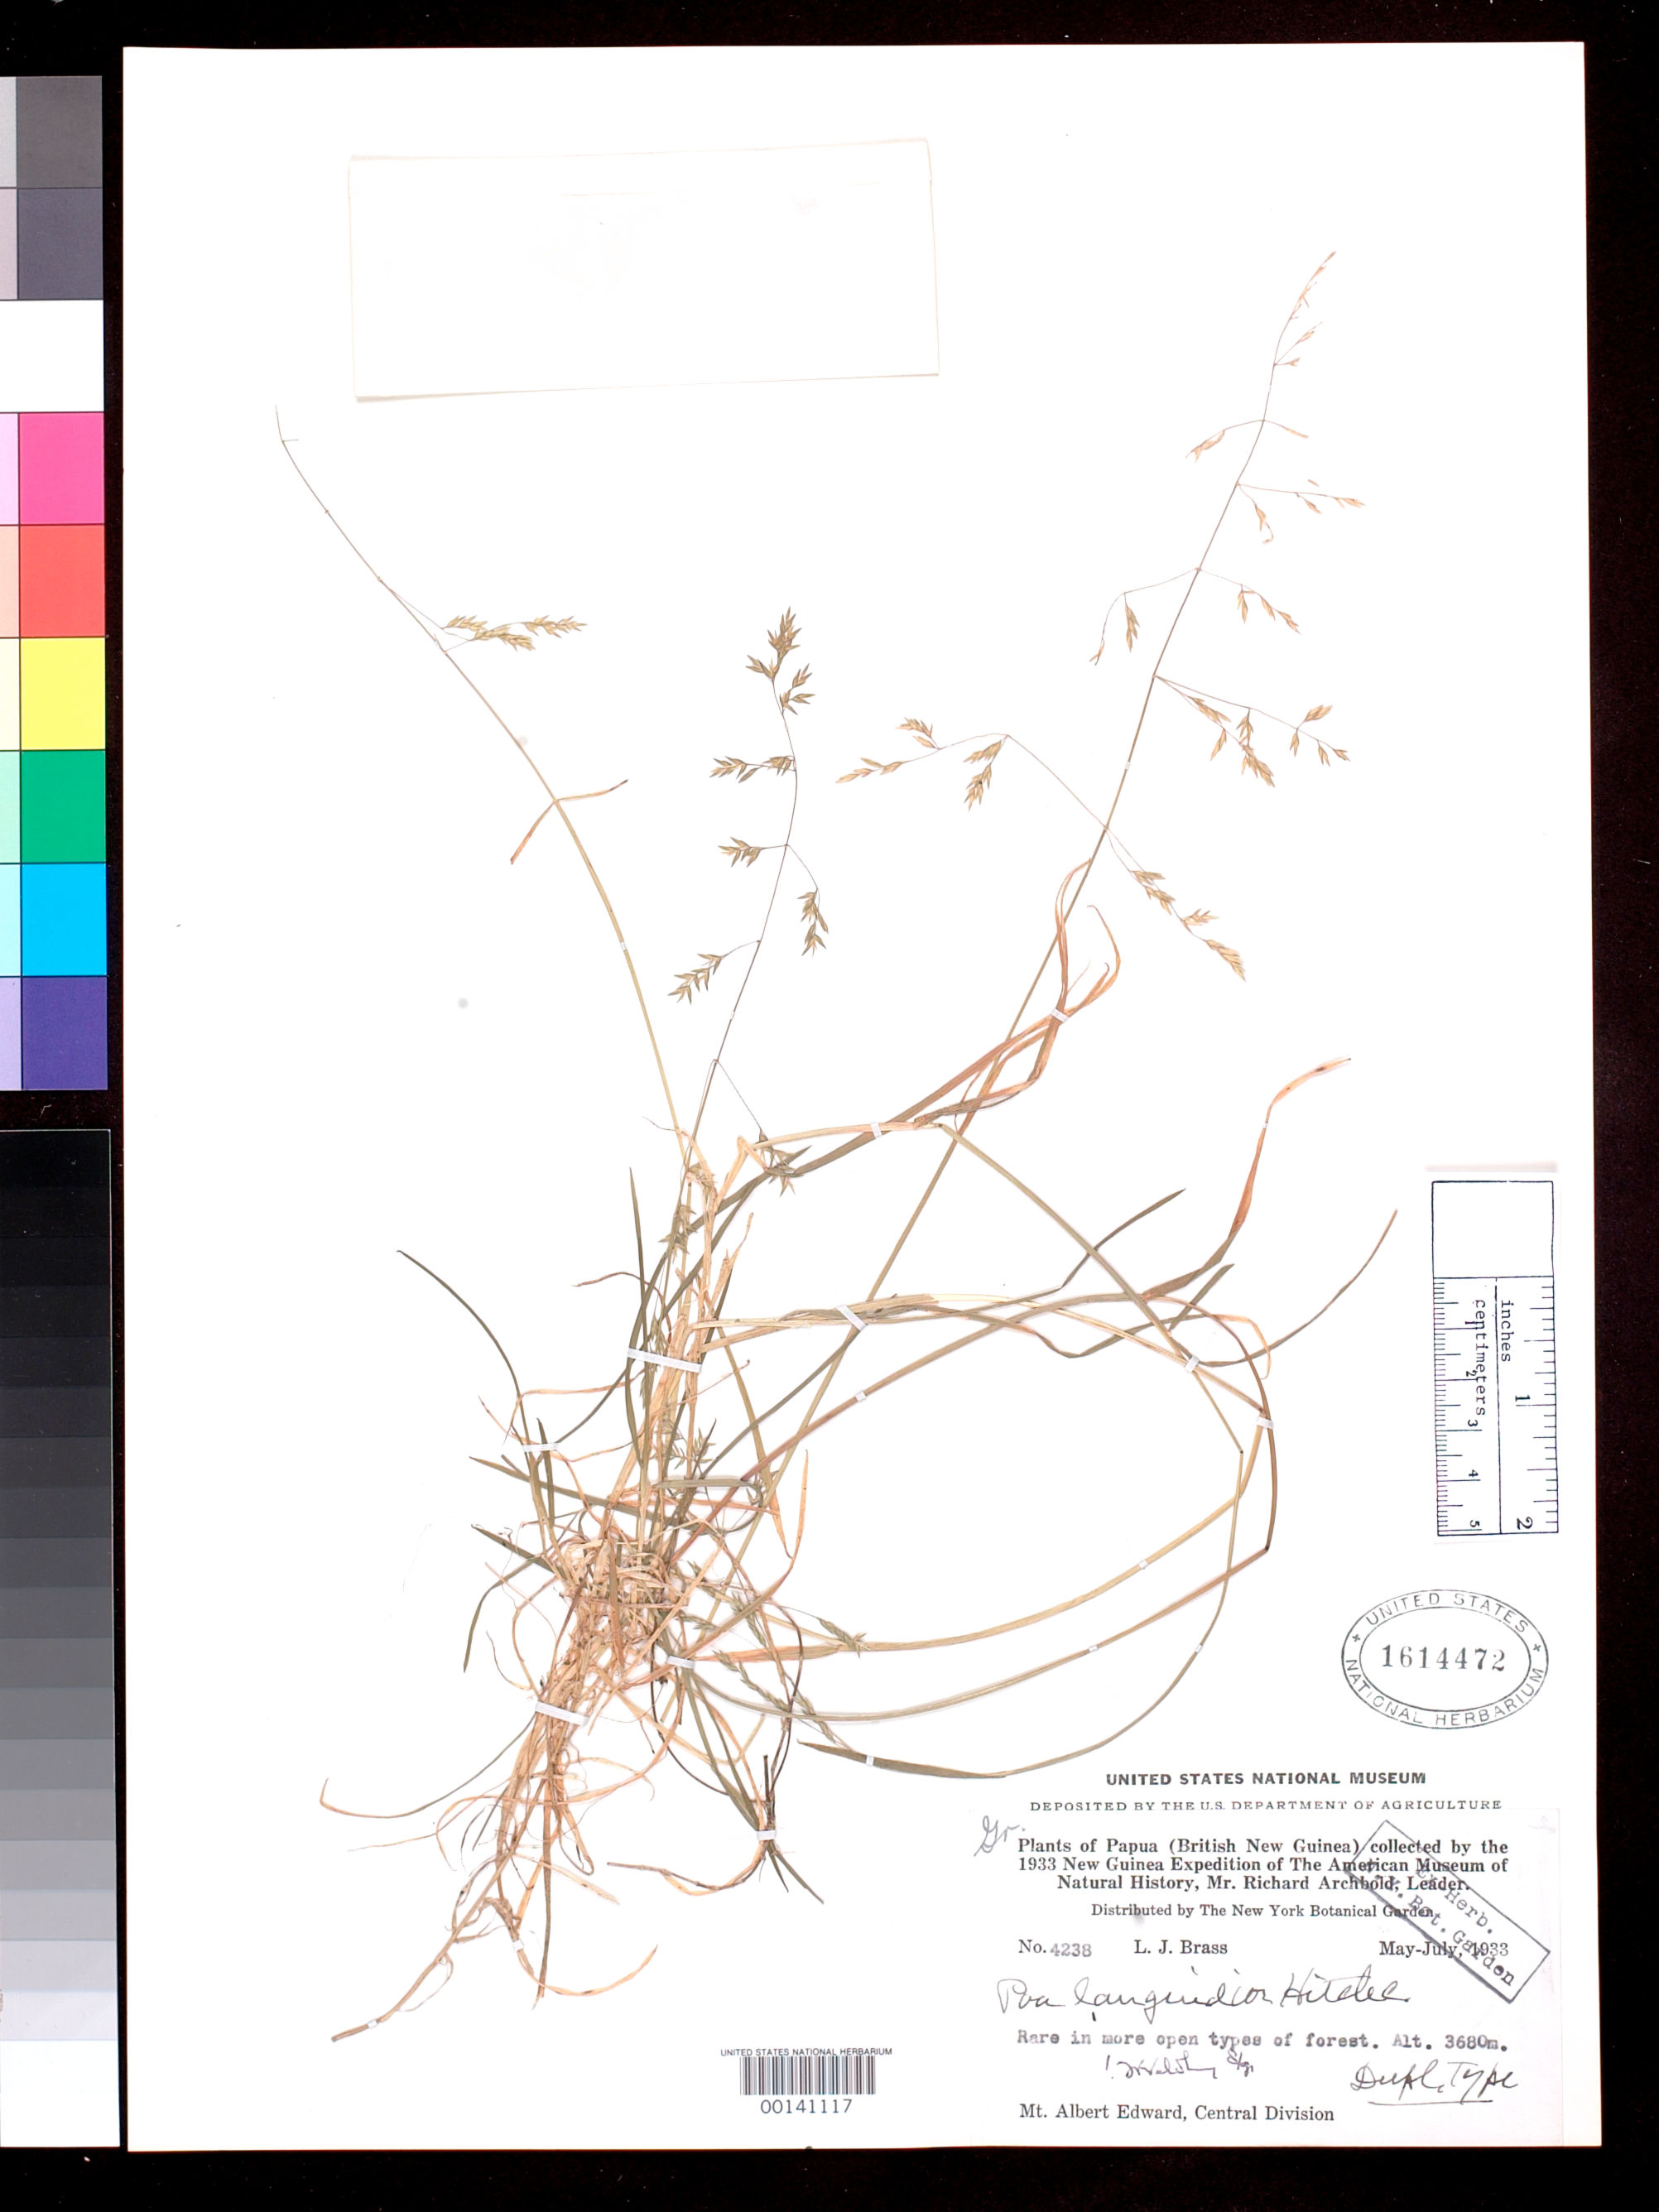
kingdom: Plantae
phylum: Tracheophyta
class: Liliopsida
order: Poales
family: Poaceae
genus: Poa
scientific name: Poa languidior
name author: Hitchc.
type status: Isotype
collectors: L. J. Brass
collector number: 4238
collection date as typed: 17 Jun 1933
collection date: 1933-06-17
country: Papua New Guinea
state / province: Central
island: New Guinea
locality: Mt. Albert Edward.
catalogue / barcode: US 1614472